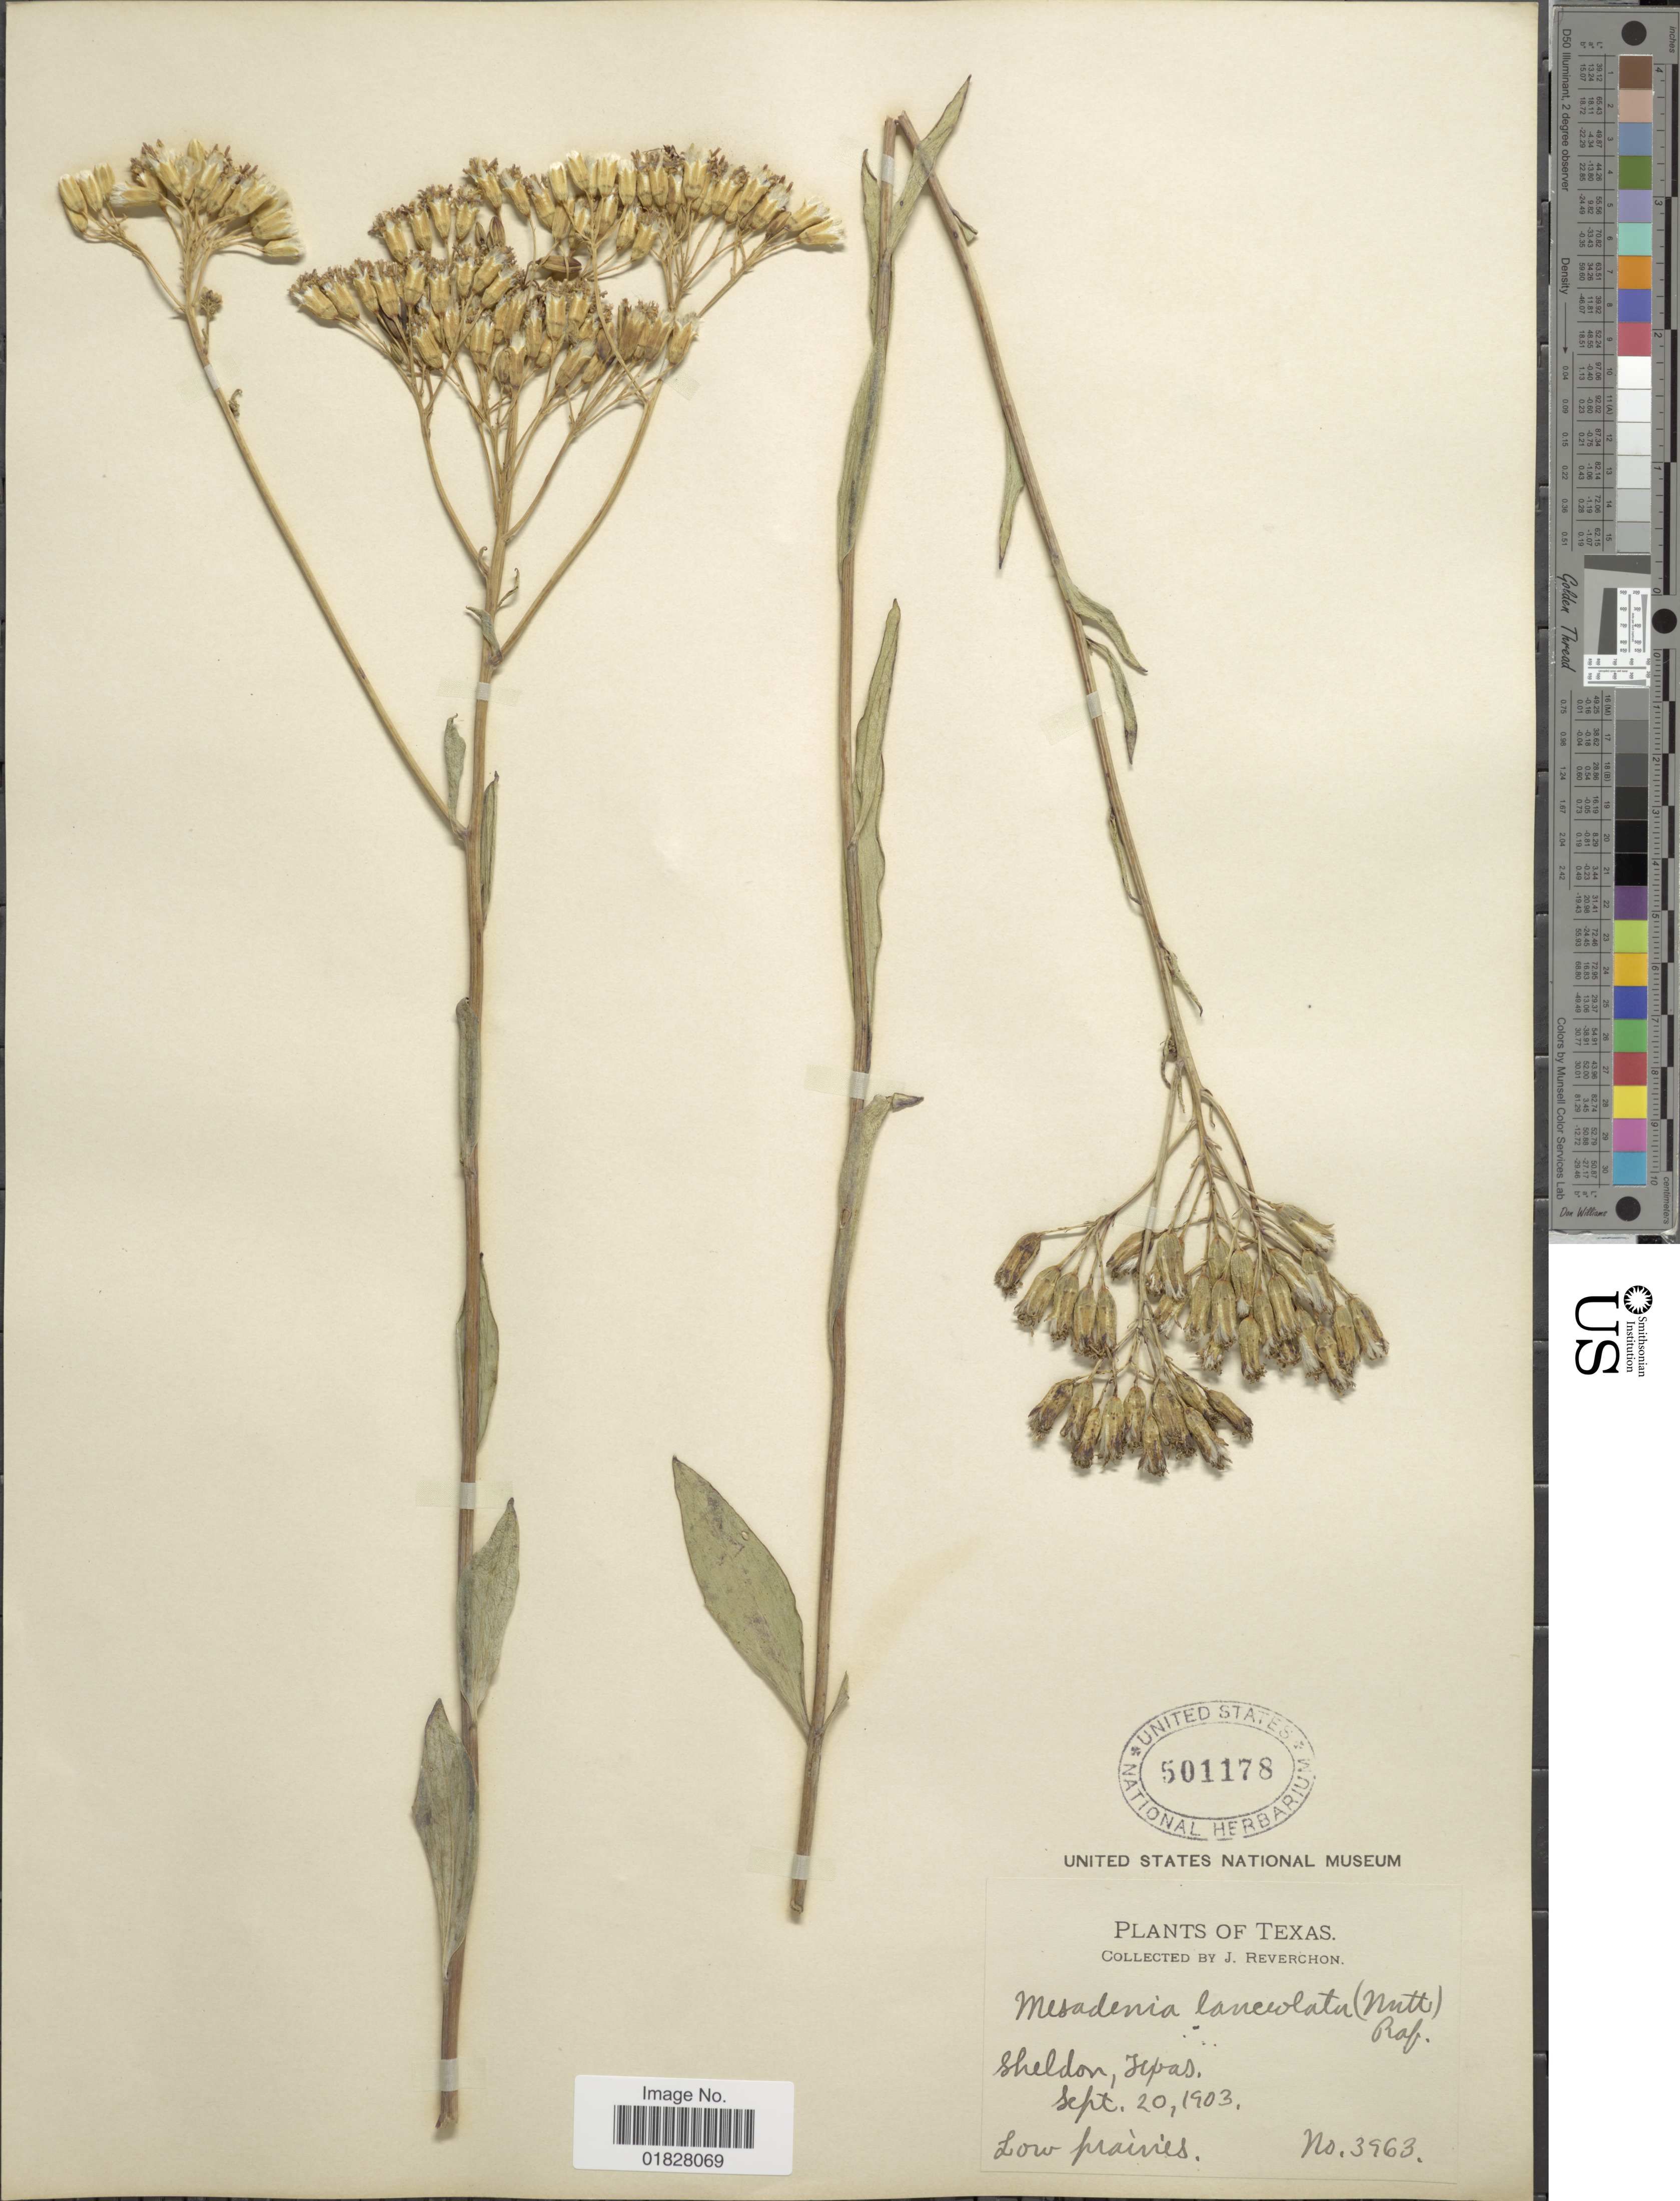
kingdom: Plantae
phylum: Tracheophyta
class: Magnoliopsida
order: Asterales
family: Asteraceae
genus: Arnoglossum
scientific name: Arnoglossum ovatum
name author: (Walter) H. Rob.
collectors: J. Reverchon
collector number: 3963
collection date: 1903-09-20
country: United States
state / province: Texas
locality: Sheldon, Texas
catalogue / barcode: US 501178